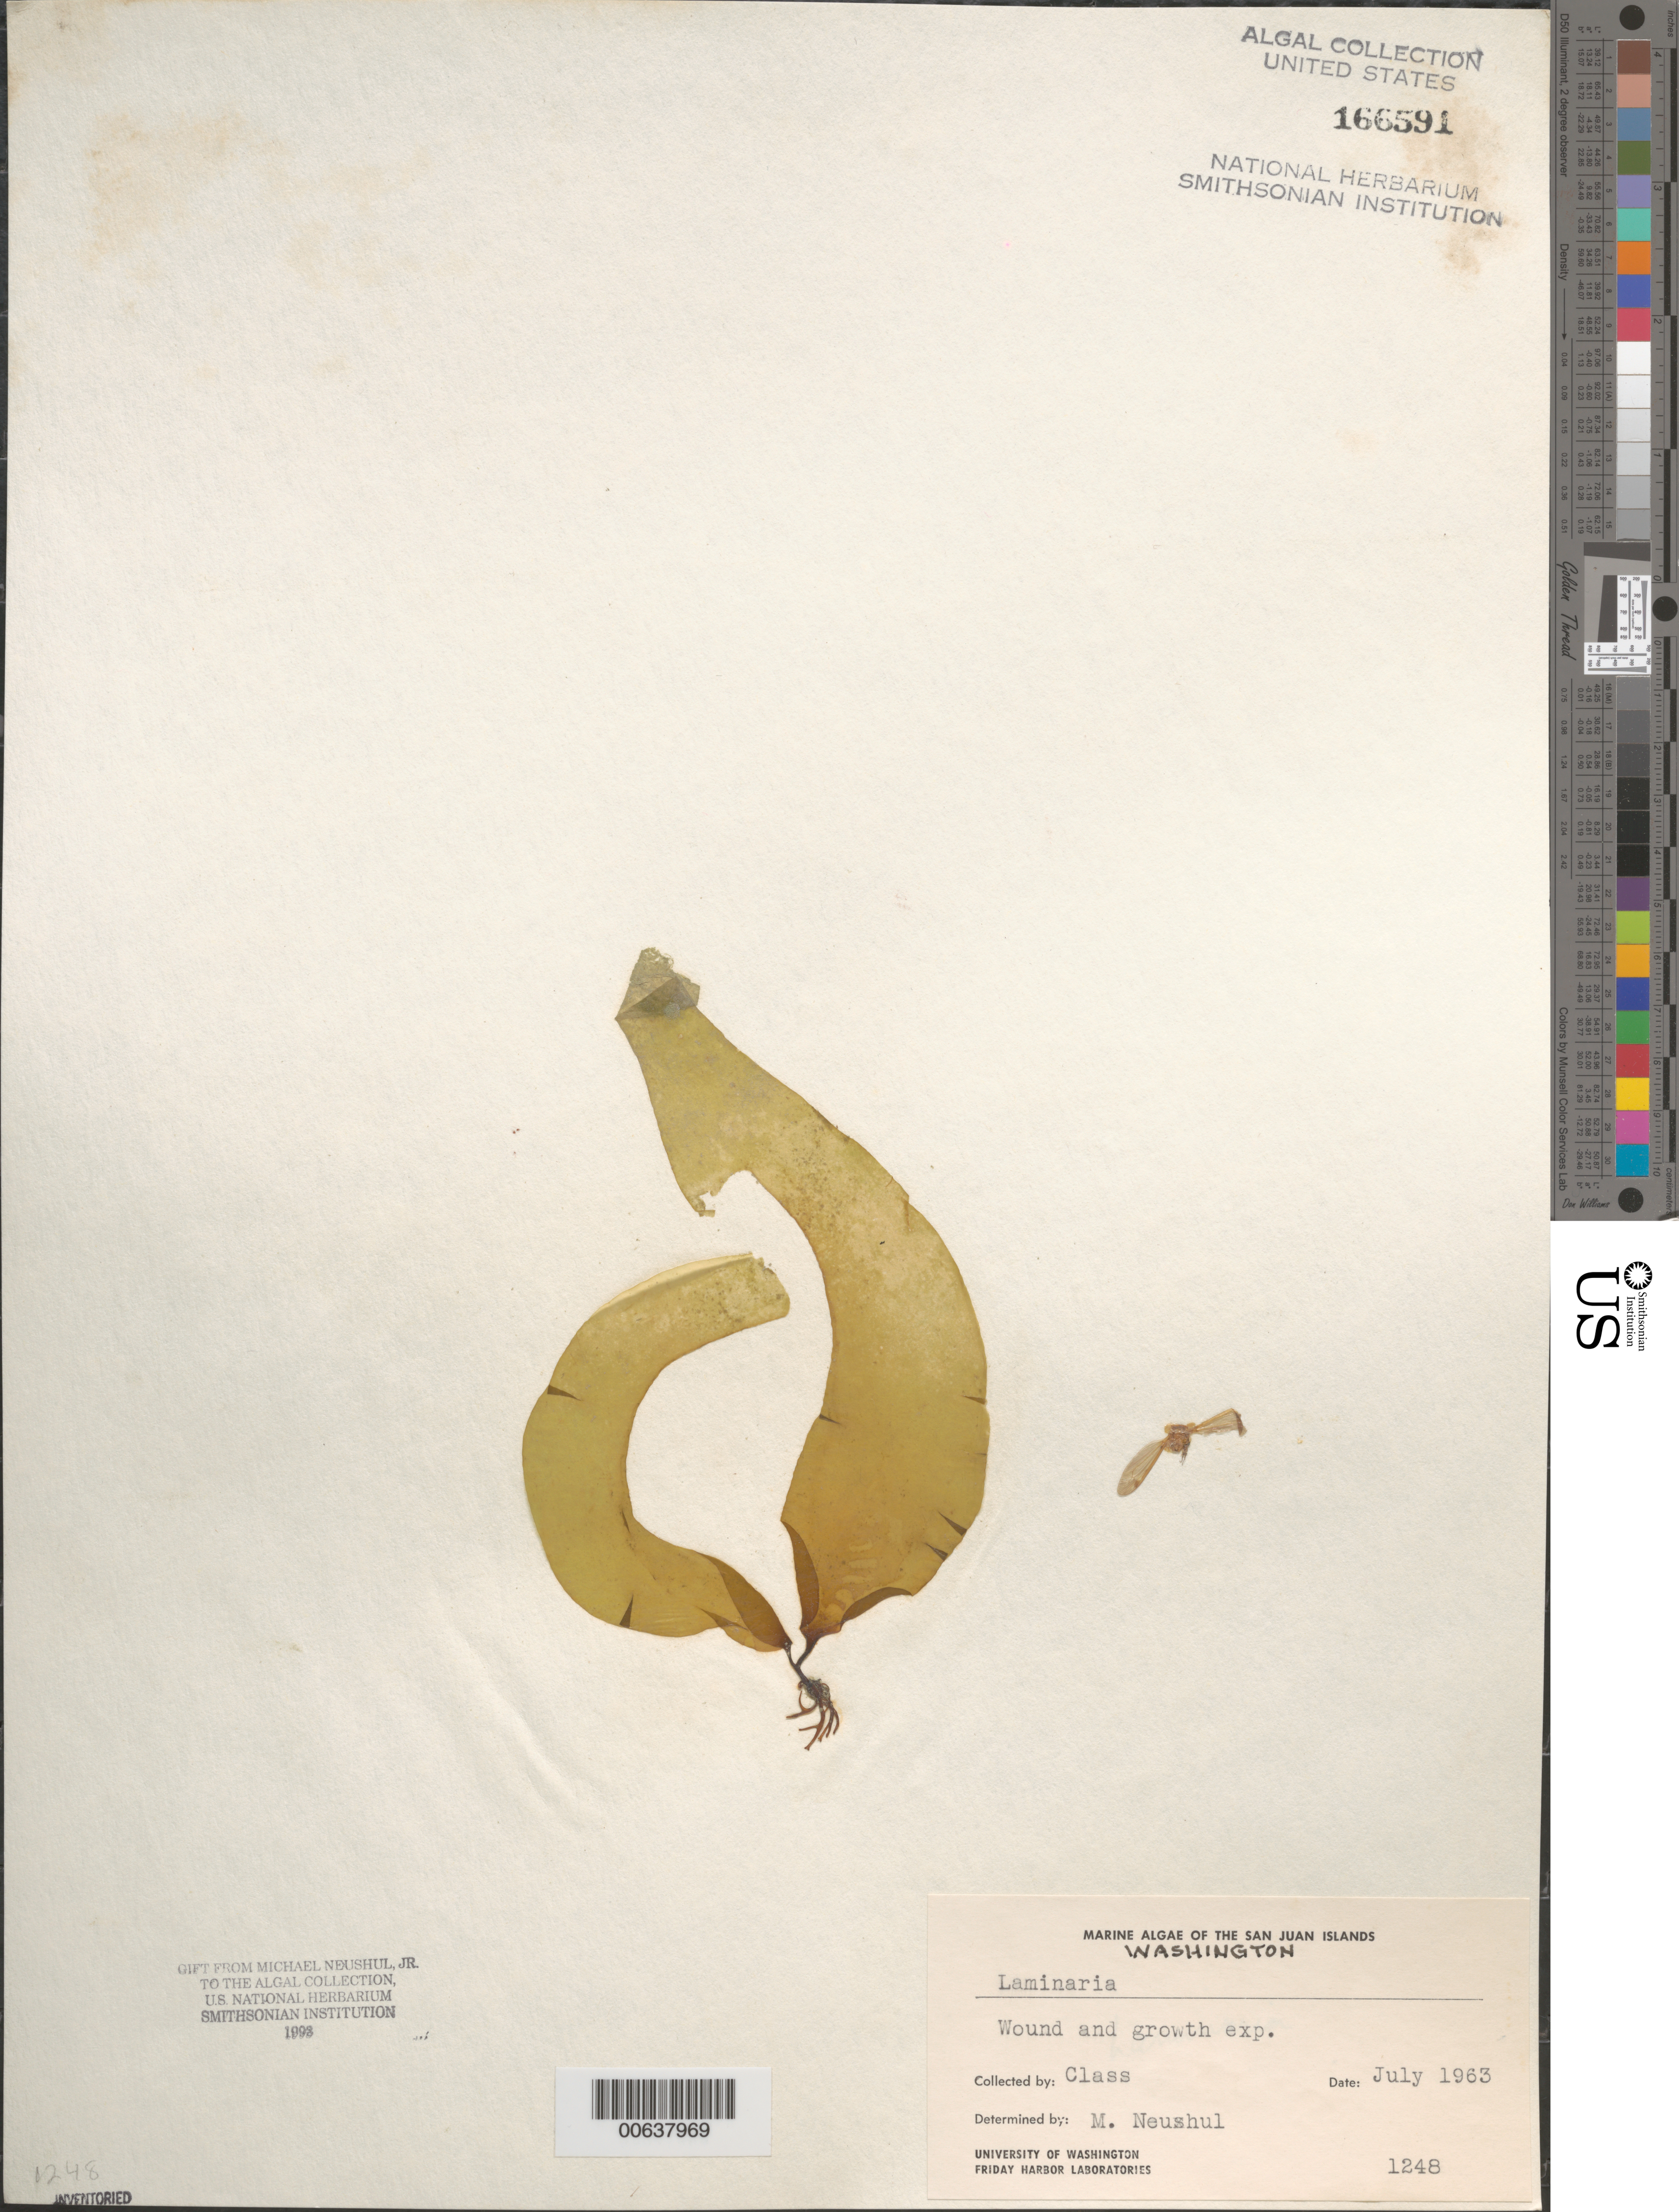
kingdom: Chromista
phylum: Ochrophyta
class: Phaeophyceae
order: Laminariales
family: Laminariaceae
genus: Laminaria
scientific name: Laminaria sp.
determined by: Neushul, M.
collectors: Students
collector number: Neushul 1248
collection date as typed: Jul 1963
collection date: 1963-07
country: United States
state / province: Washington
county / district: San Juan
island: San Juan Islands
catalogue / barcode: US 166591